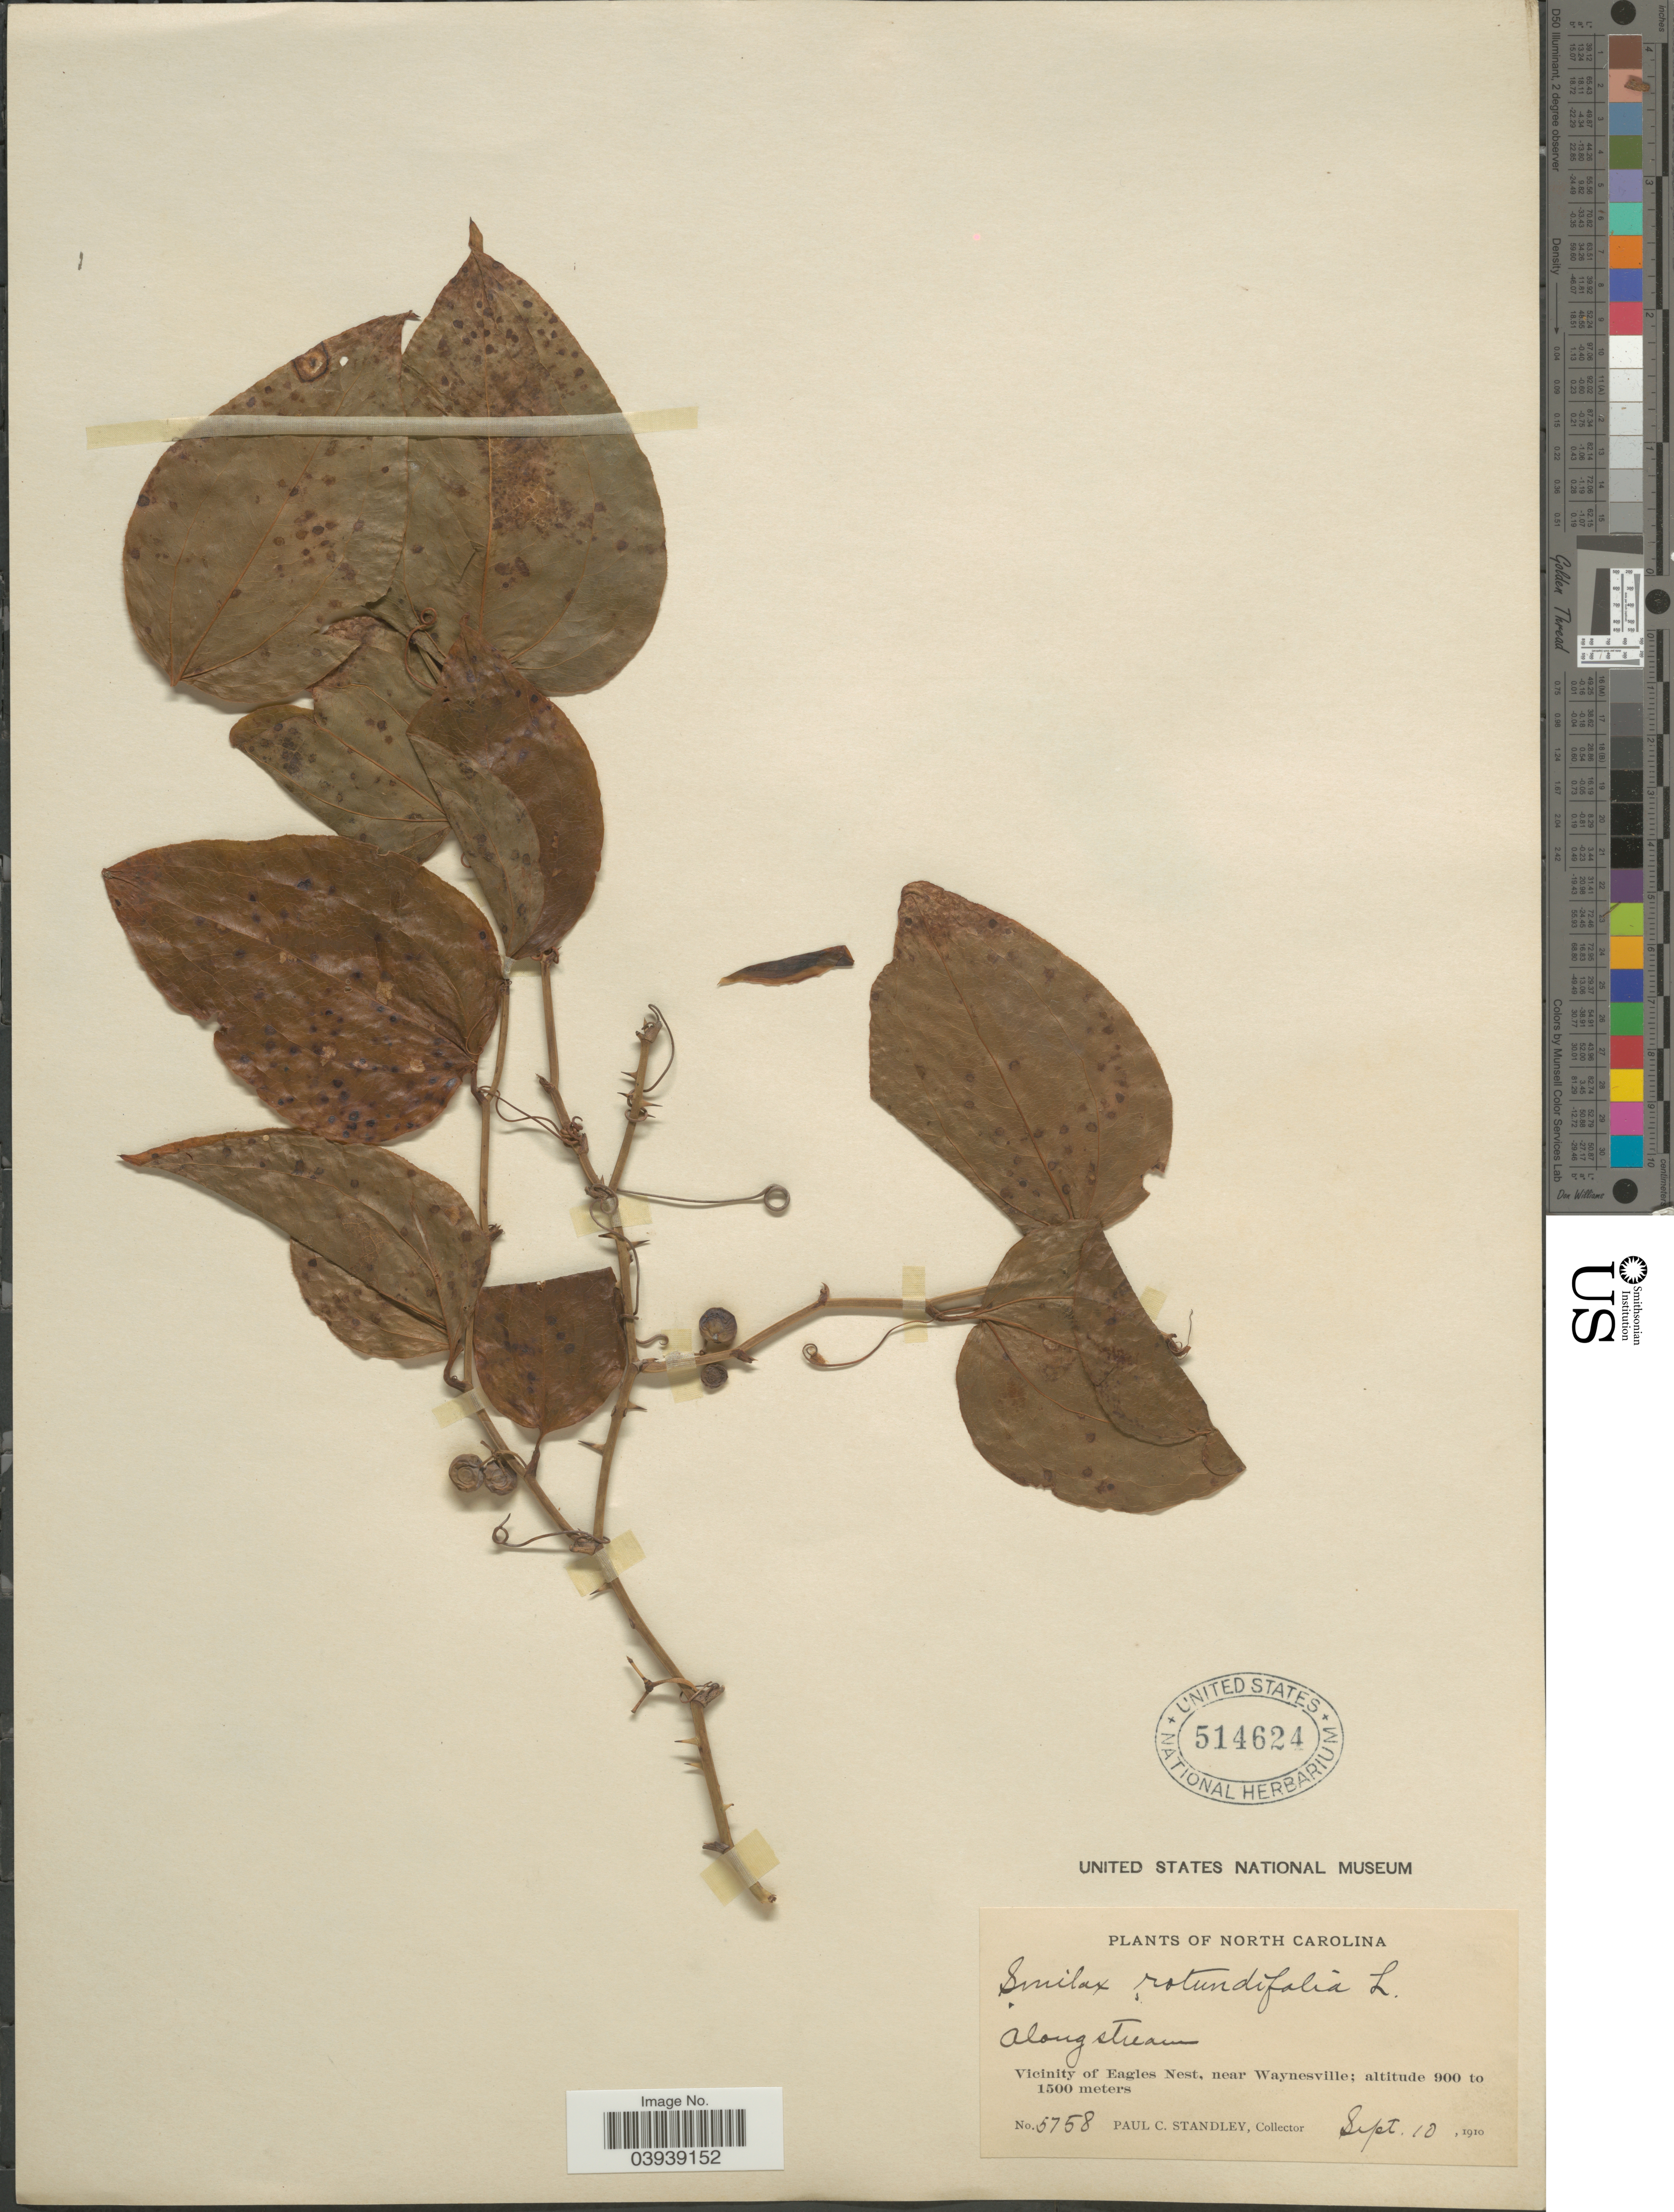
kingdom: Plantae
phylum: Tracheophyta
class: Liliopsida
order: Liliales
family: Smilacaceae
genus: Smilax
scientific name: Smilax rotundifolia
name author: L.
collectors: P. C. Standley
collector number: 5758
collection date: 1910-09-10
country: United States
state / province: North Carolina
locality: Along stream. Vicinity of Eagles Nest, near Waynesville.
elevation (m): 900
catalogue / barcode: US 514624